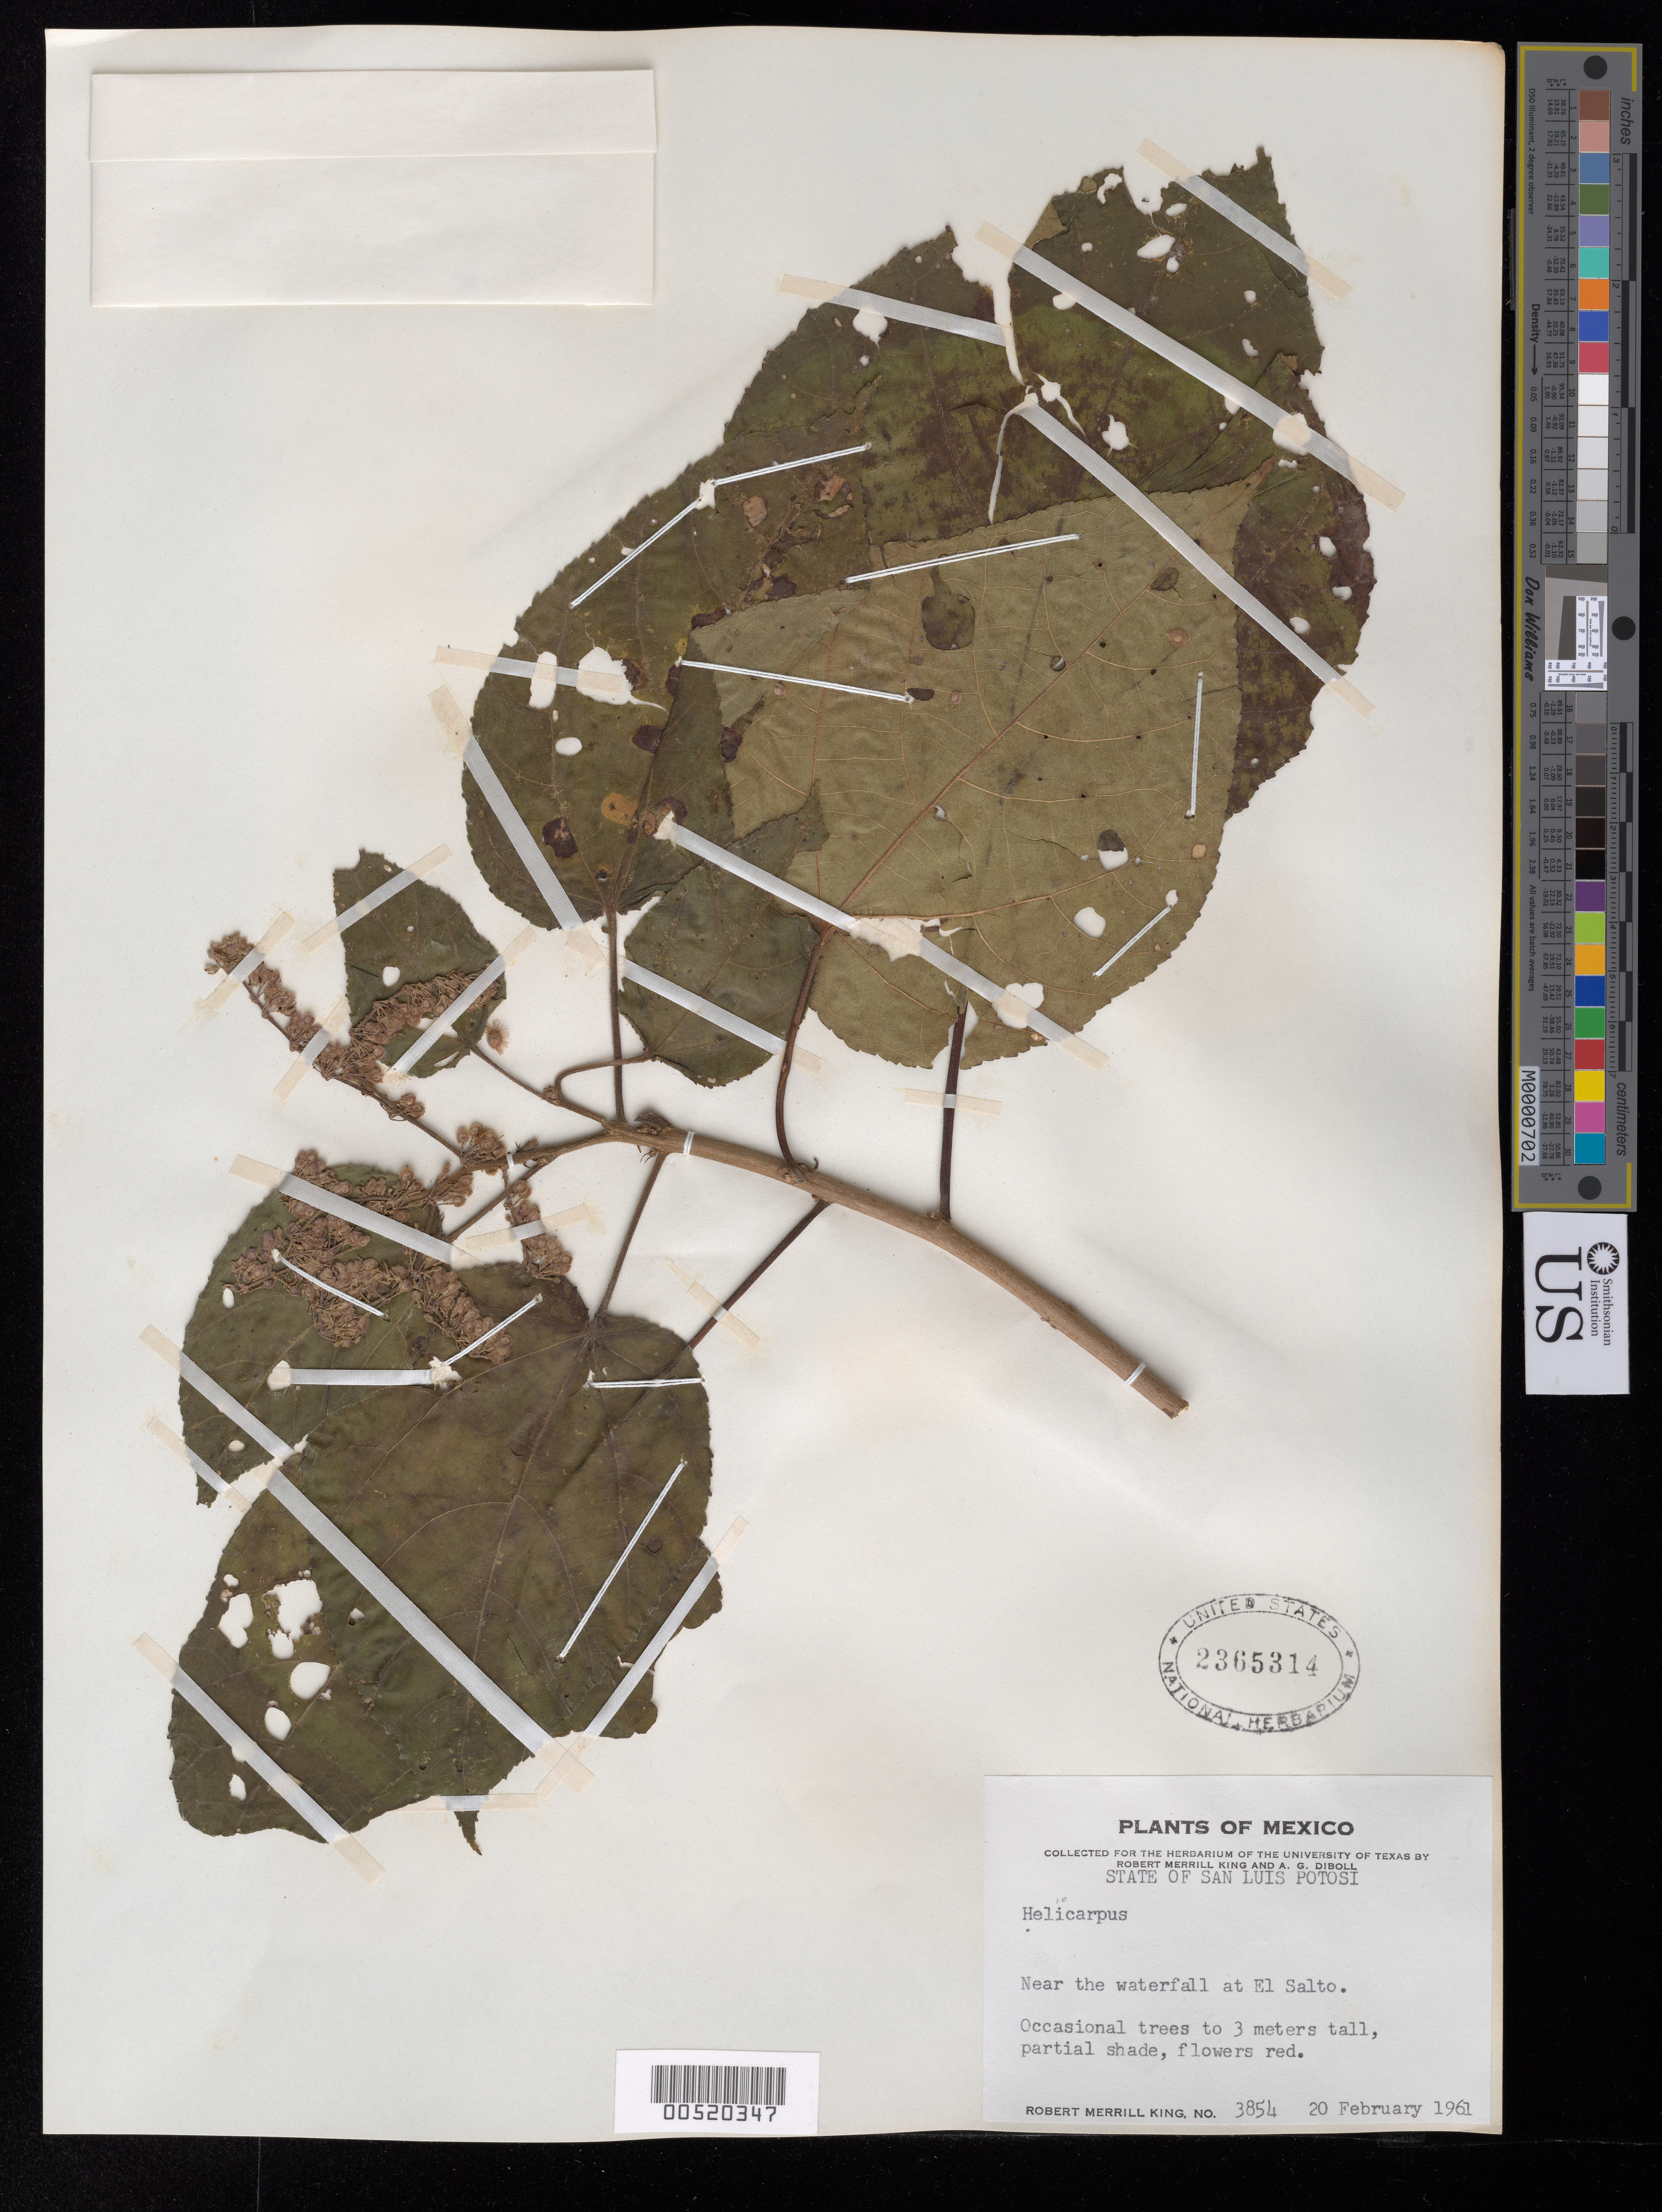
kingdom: Plantae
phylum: Tracheophyta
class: Magnoliopsida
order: Malvales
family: Malvaceae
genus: Heliocarpus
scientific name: Heliocarpus donnellsmithii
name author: Rose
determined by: Dorr, Laurence J., Curator (BOT), Smithsonian Institution - National Museum of Natural History (UNITED STATES)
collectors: R. M. King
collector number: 3854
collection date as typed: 20 Feb 1961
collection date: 1961-02-20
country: Mexico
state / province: San Luis Potosí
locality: El Salto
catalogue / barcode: US 2365314